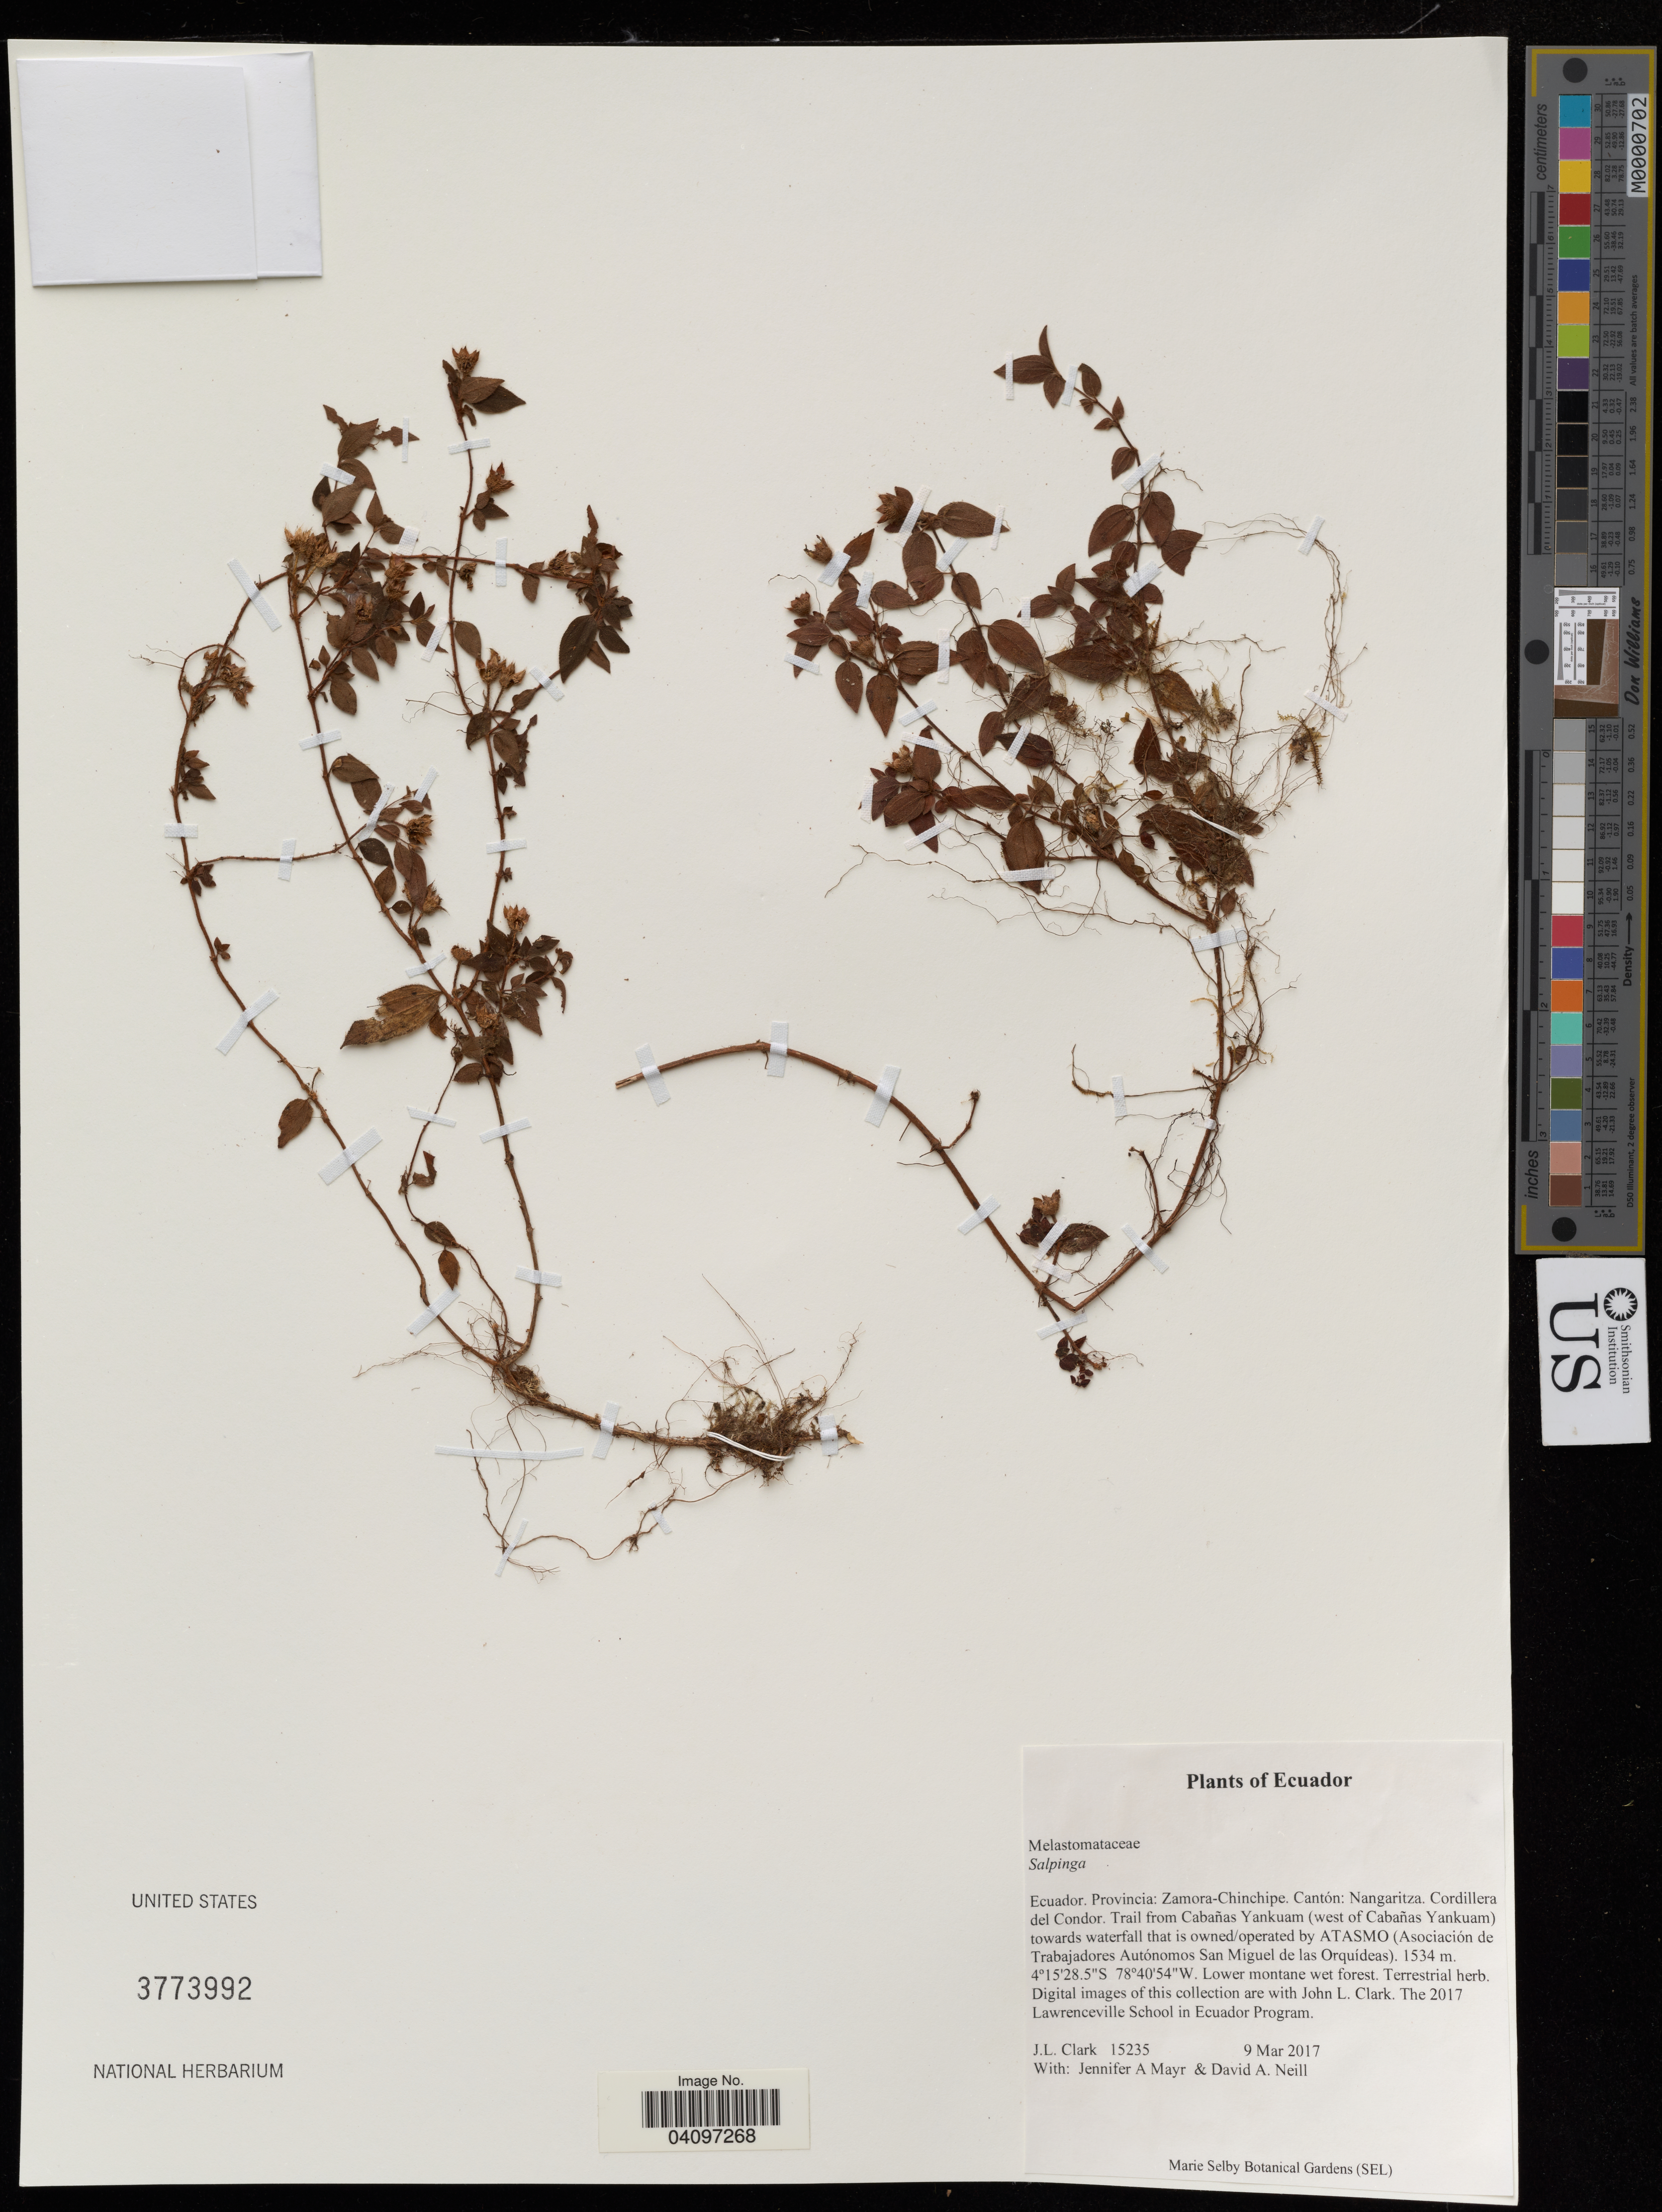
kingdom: Plantae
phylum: Tracheophyta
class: Magnoliopsida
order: Myrtales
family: Melastomataceae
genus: Salpinga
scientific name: Salpinga sp.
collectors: J. Clark, J. Mayr & D. A. Neill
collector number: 15235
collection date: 2017-03-09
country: Ecuador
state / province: Zamora-Chinchipe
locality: Cantón: Nangaritza. Cordillera del Condor. Trail from Cabañas Yankuam (west of Cabañas Yankuam) towards waterfall.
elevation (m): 1534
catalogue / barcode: US 3773992